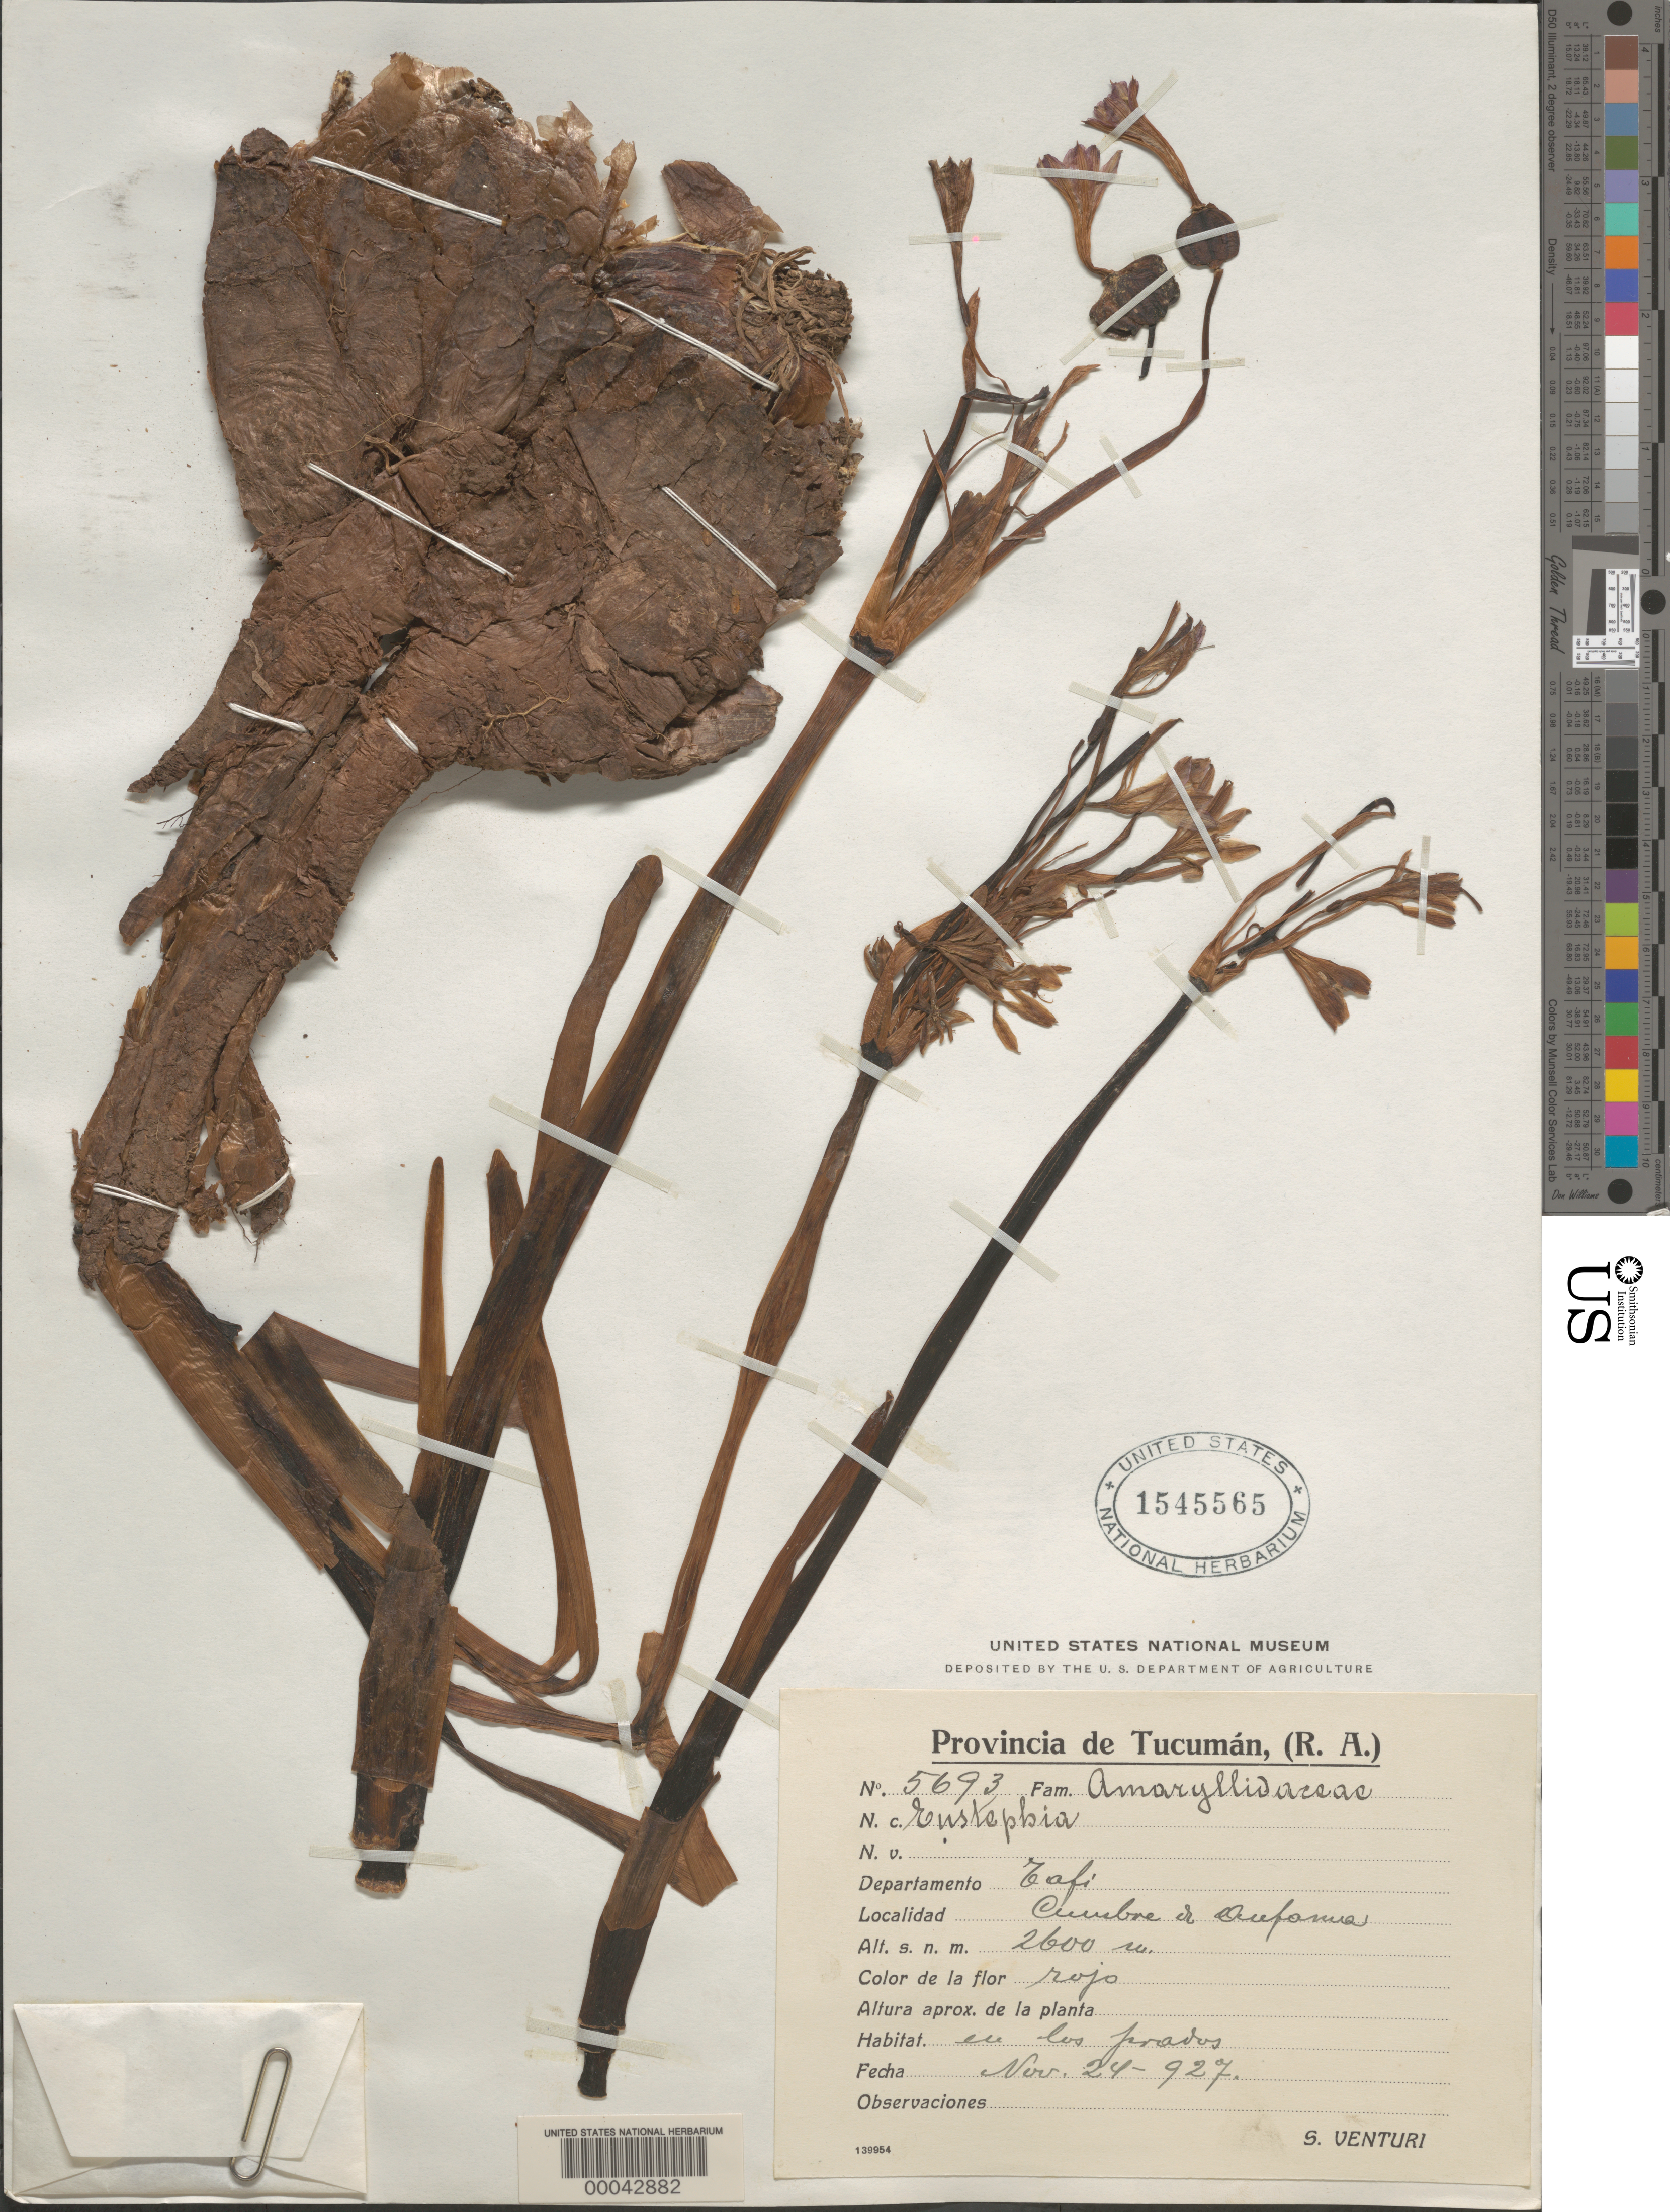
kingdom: Plantae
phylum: Tracheophyta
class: Liliopsida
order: Asparagales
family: Amaryllidaceae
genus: Eustephia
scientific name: Eustephia sp.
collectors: S. Venturi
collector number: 5693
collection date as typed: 24 Nov 1924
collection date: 1924-11-24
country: Argentina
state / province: Tucumán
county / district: Tafí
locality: Cumbre by Orefomia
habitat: In the fields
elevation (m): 2600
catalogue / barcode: US 1545565